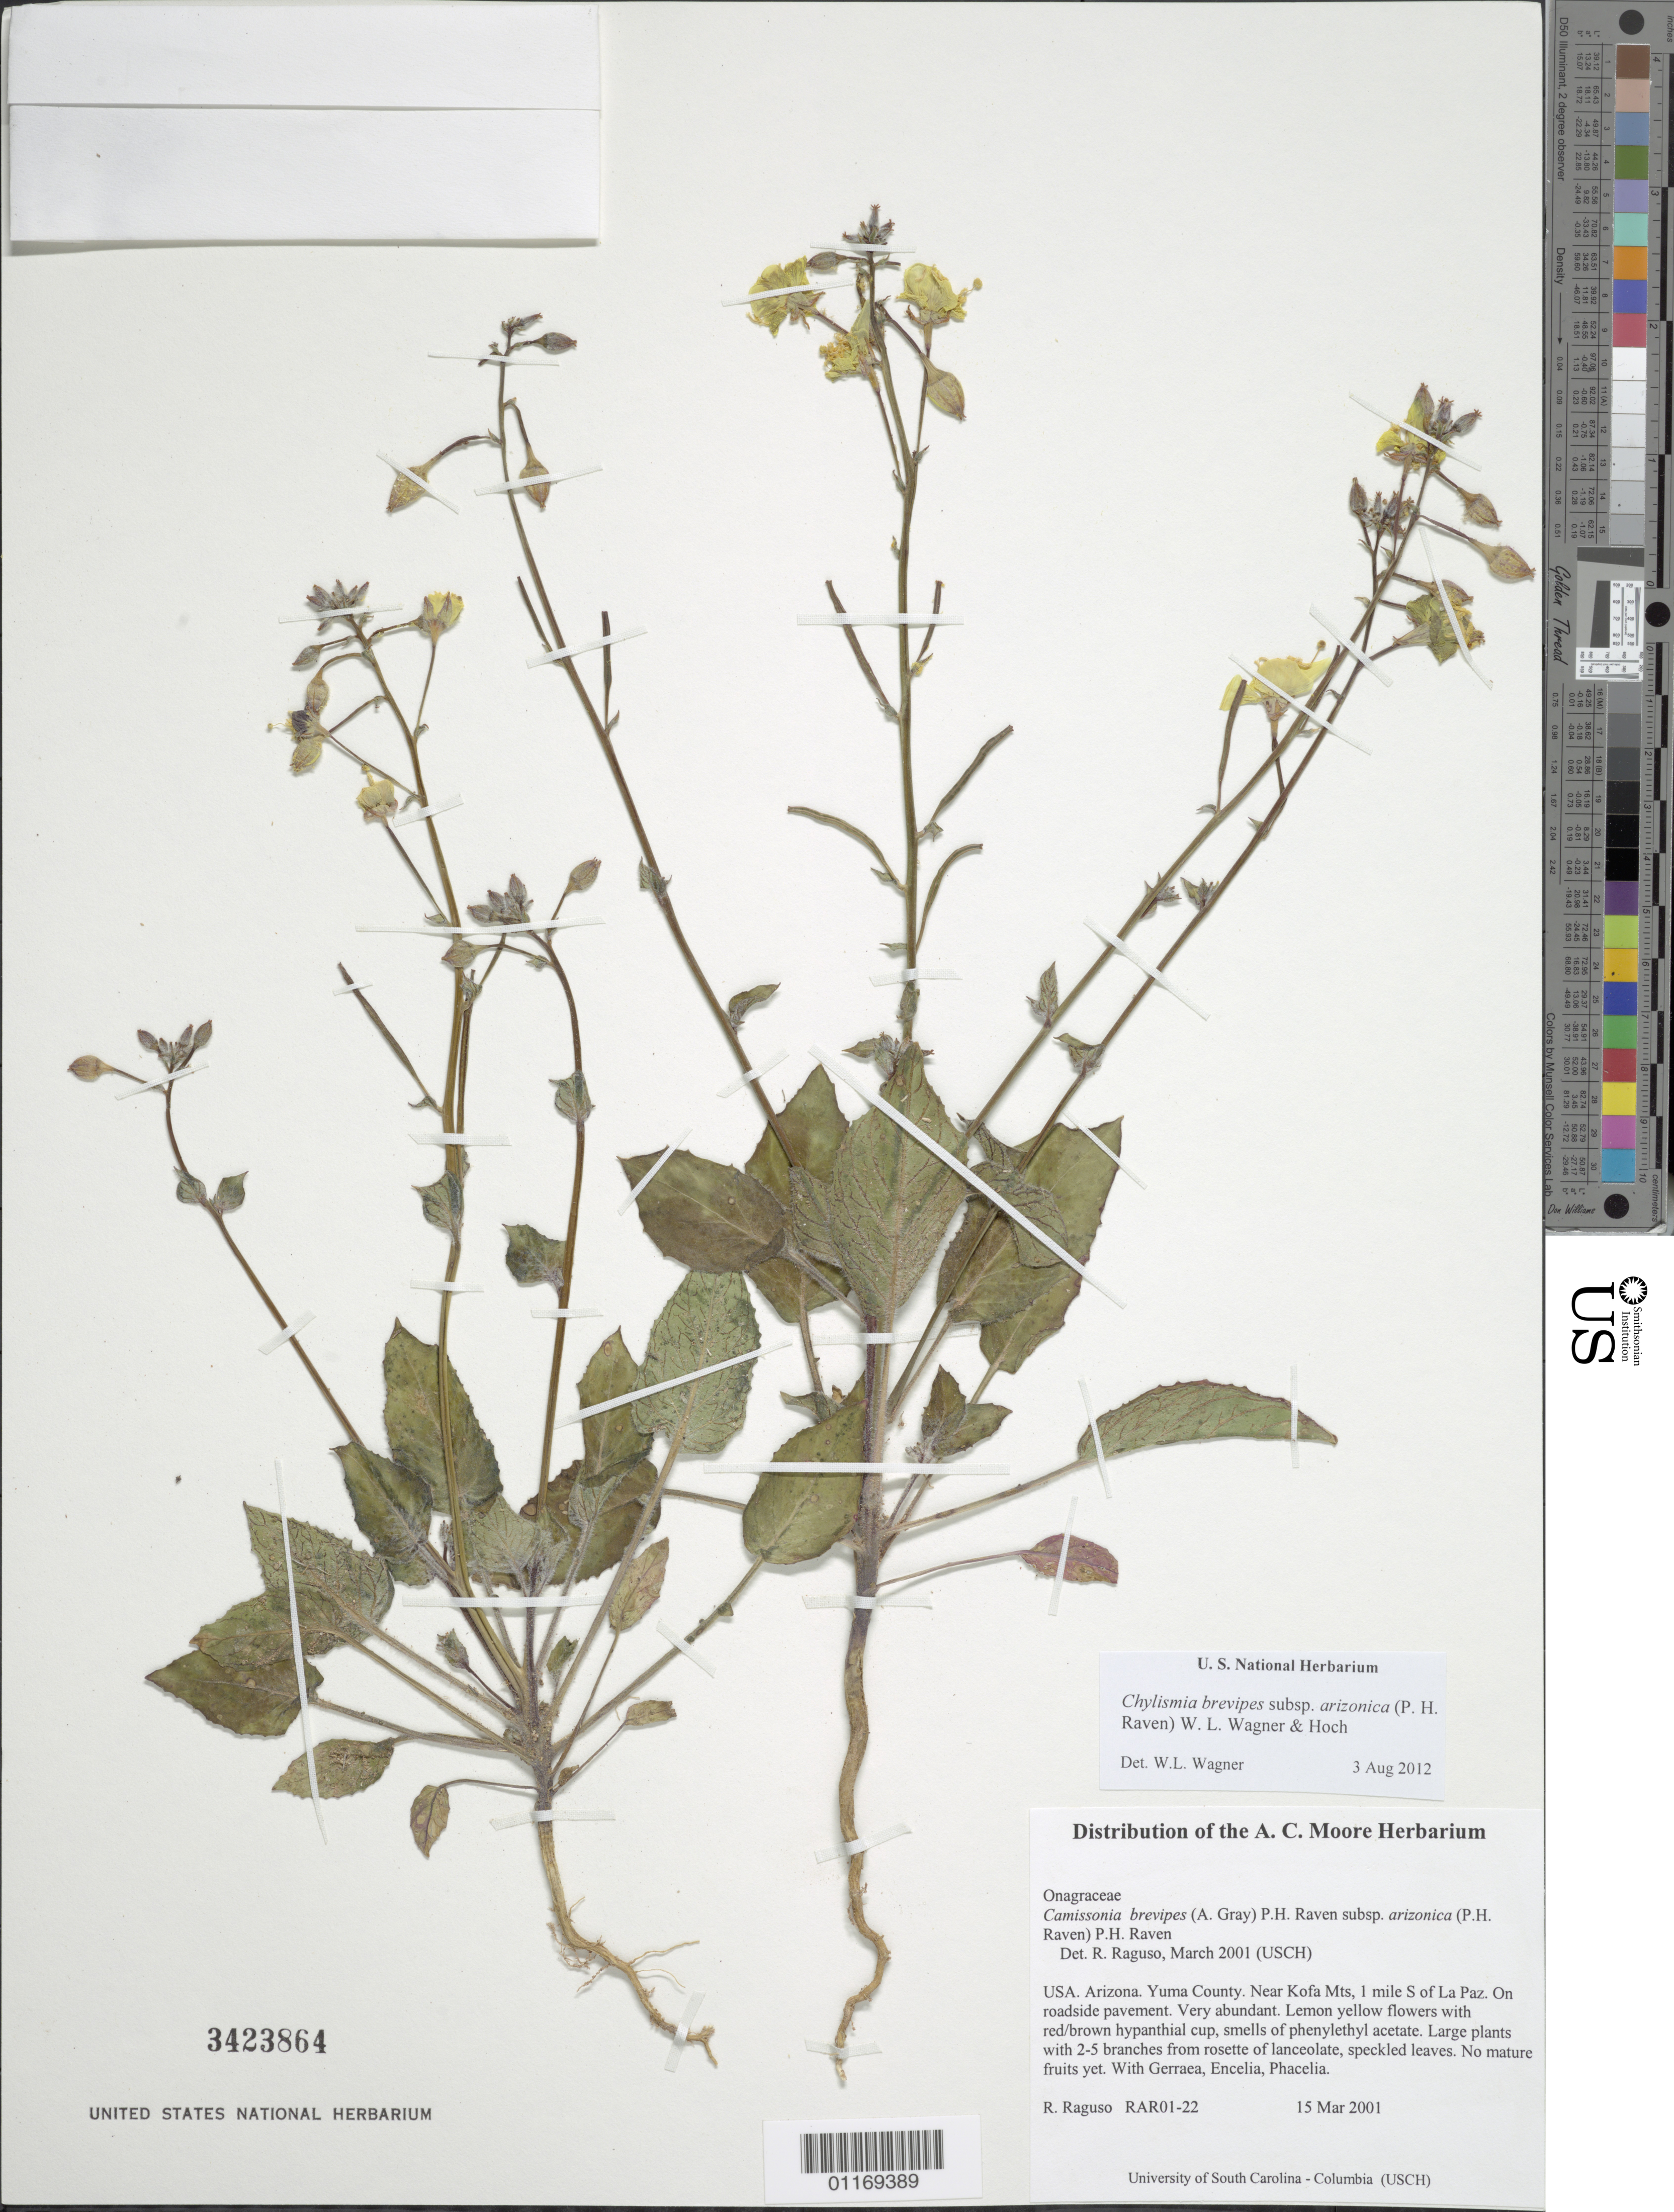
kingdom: Plantae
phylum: Tracheophyta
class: Magnoliopsida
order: Myrtales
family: Onagraceae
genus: Chylismia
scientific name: Chylismia brevipes subsp. arizonica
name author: (P.H. Raven) W.L. Wagner & Hoch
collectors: R. Raguso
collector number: RAR01-22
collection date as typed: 15 Mar 2001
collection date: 2001-03-15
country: United States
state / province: Arizona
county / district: Yuma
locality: Near Kofa Mts, 1 mile S of La Paz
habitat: On roadside pavement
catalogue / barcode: US 3423864